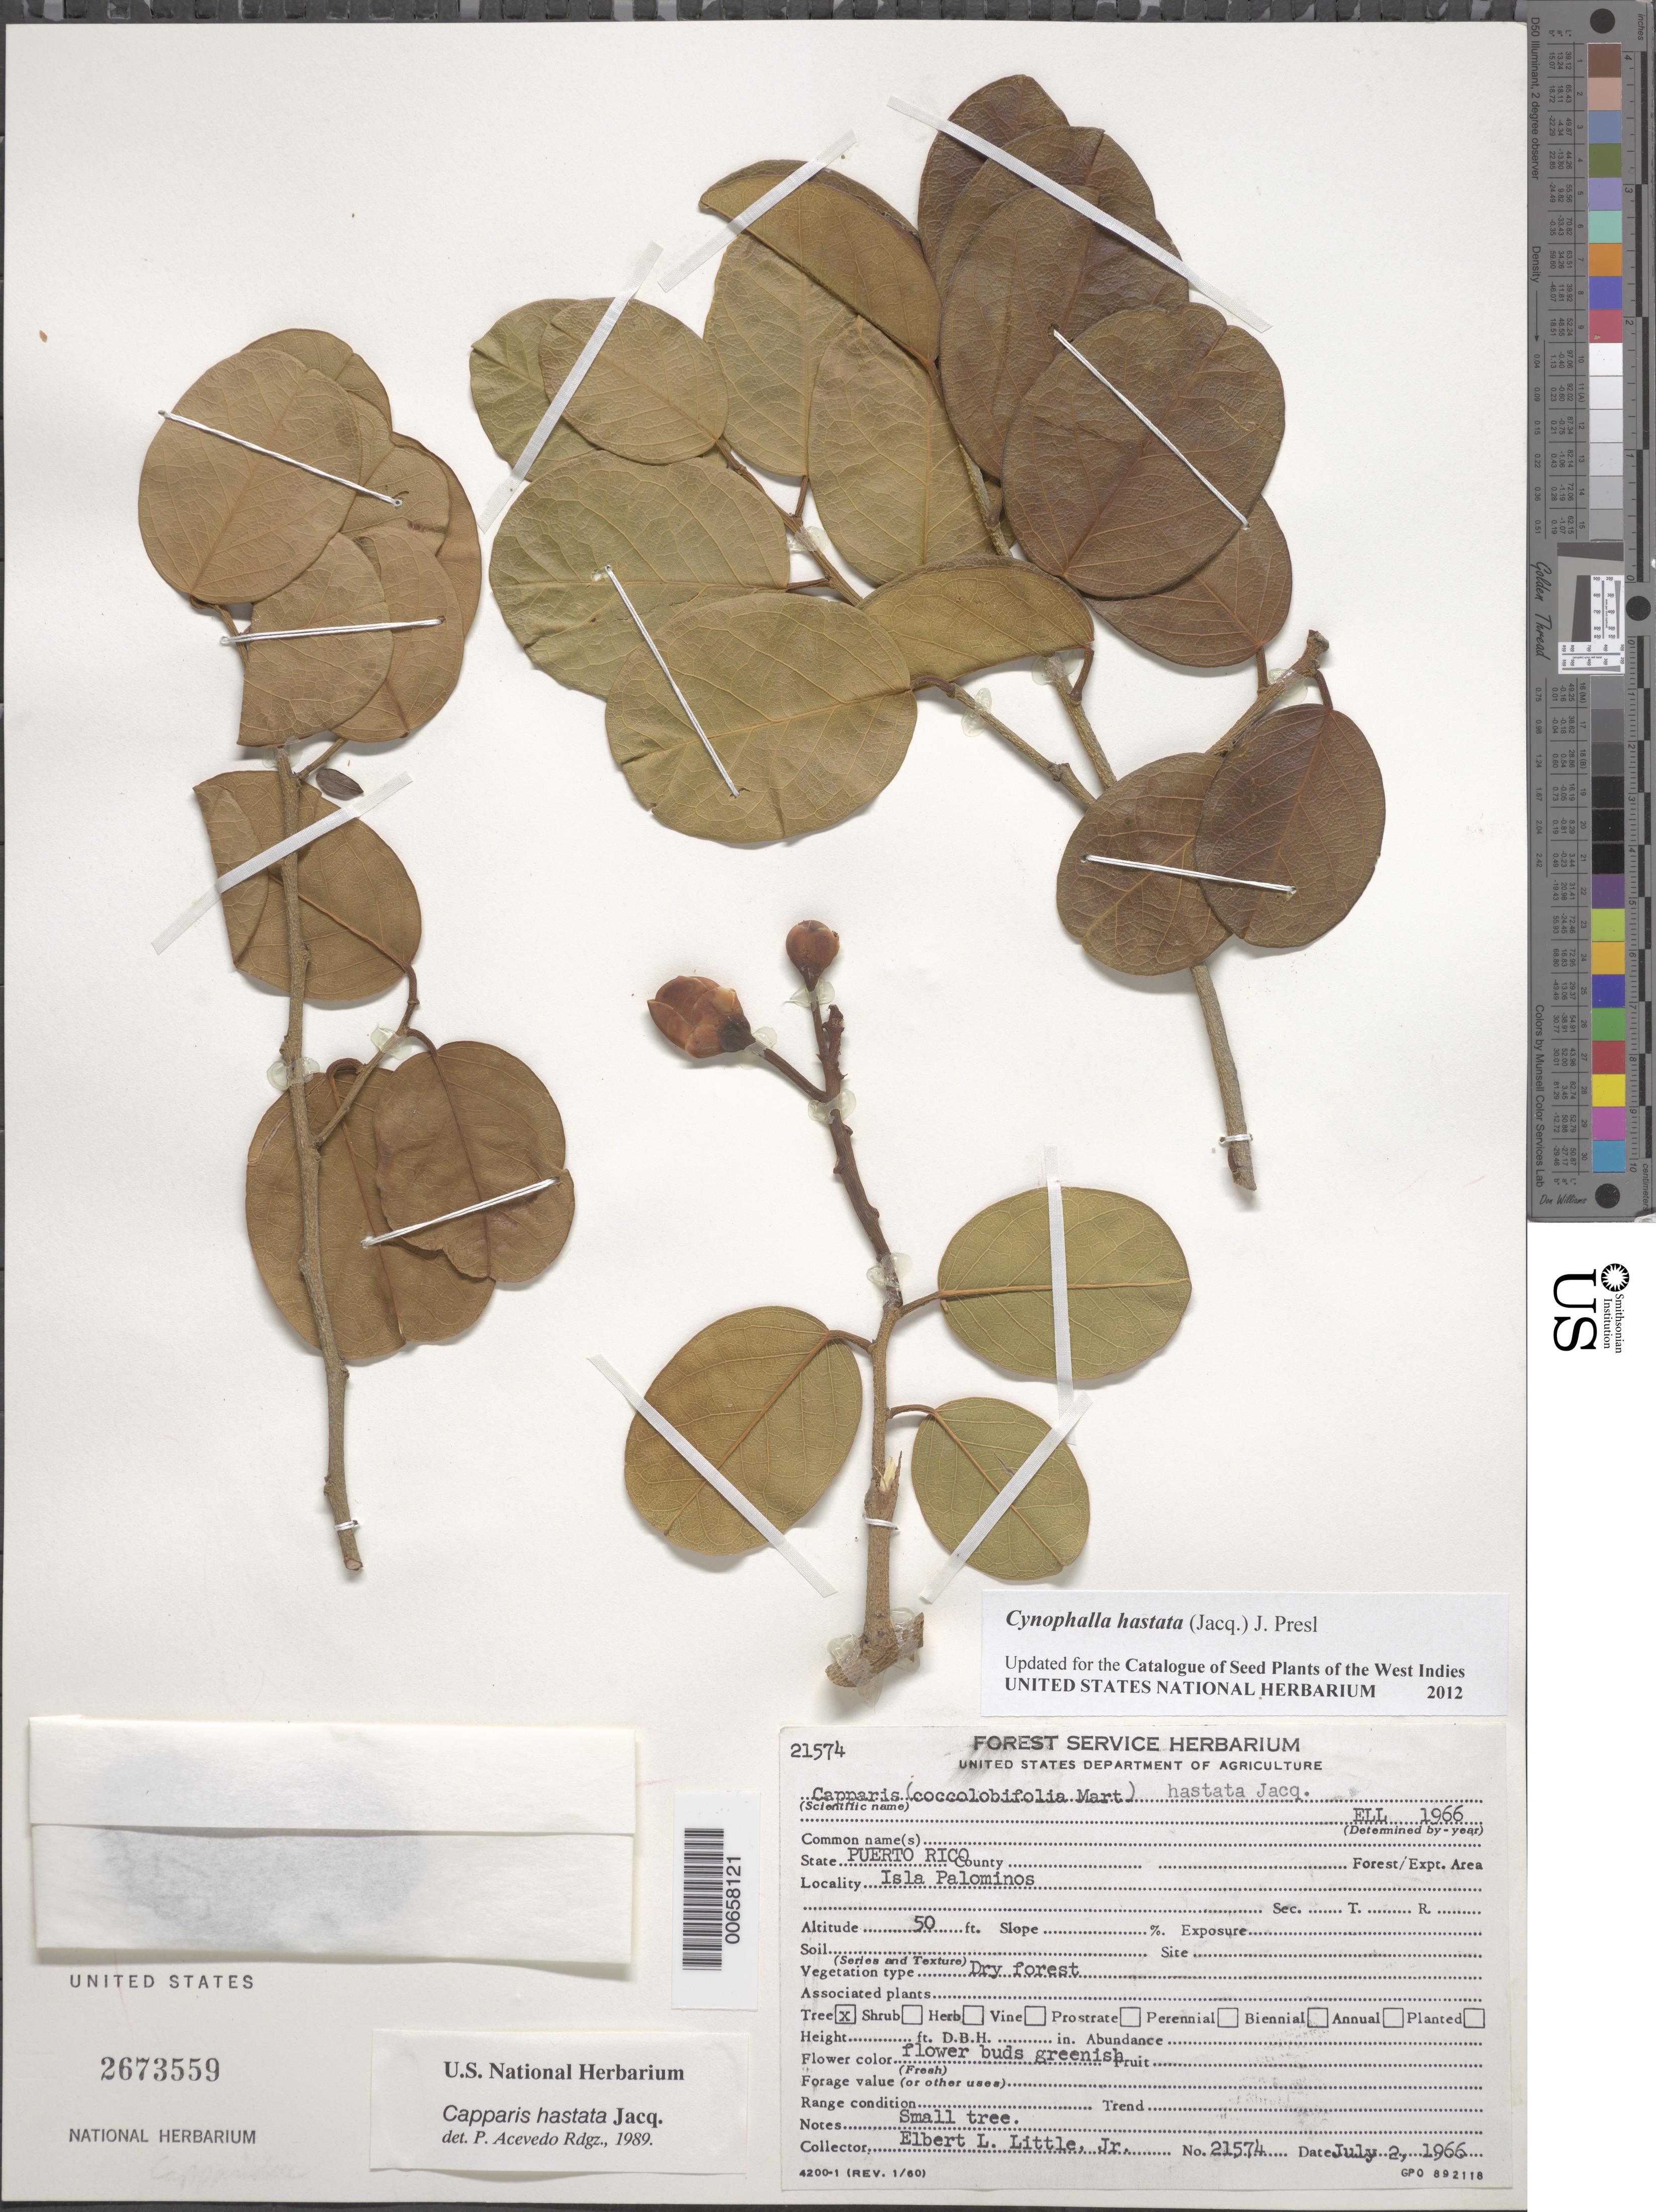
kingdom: Plantae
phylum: Tracheophyta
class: Magnoliopsida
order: Brassicales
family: Capparaceae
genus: Capparis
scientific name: Capparis hastata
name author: Jacq.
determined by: Acevedo-Rodríguez, P., (BOT), Smithsonian Institution - National Museum of Natural History (UNITED STATES)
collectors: E. L. Little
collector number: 21574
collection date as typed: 02 Jul 1966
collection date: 1966-07-02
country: Puerto Rico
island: Greater Antilles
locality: Isla Palominos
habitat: Dry forest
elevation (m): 15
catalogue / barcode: US 2673559